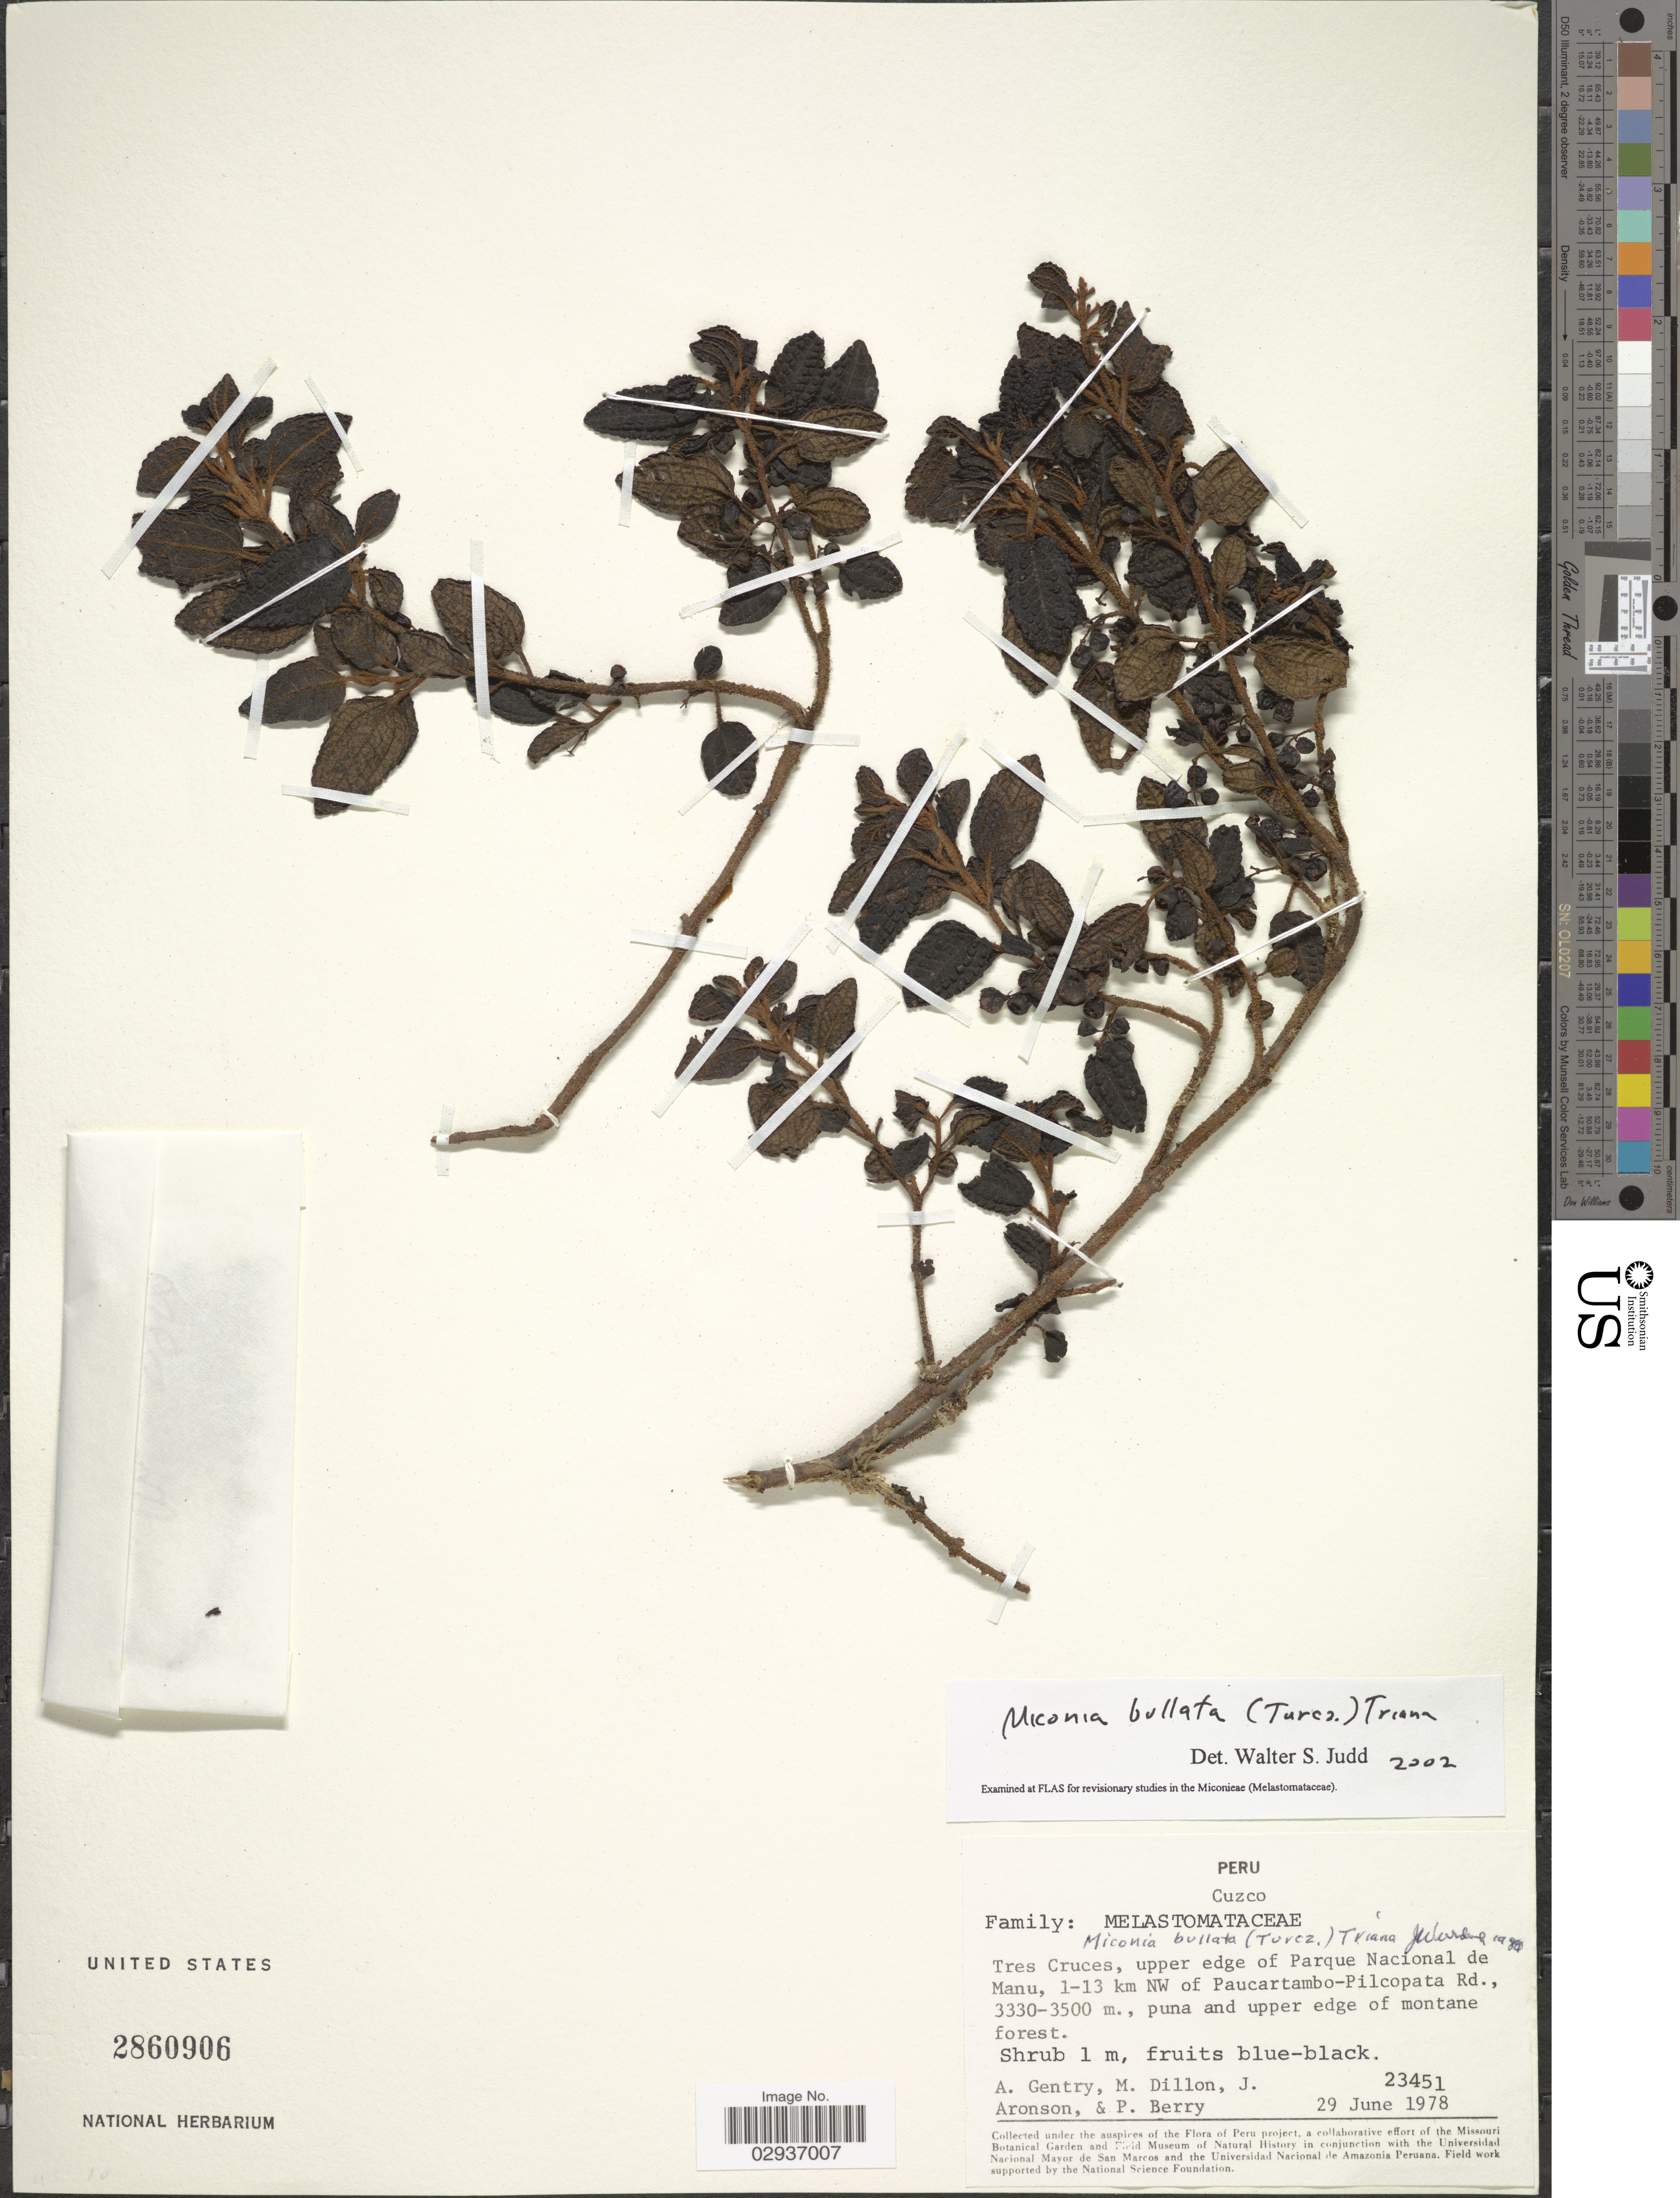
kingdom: Plantae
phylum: Tracheophyta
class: Magnoliopsida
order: Myrtales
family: Melastomataceae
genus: Miconia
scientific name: Miconia bullata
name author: (Turcz.) Triana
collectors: A. H. Gentry, M. O. Dillon, J. Aronson & P. Berry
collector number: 23451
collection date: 1978-06-29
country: Peru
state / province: Cusco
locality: Cuzco. Tres Cruces, upper edge of Parque Nacional de Manu, 1-13 km NW of Paucartambo-Pilcopata Rd.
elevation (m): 3330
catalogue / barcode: US 2860906